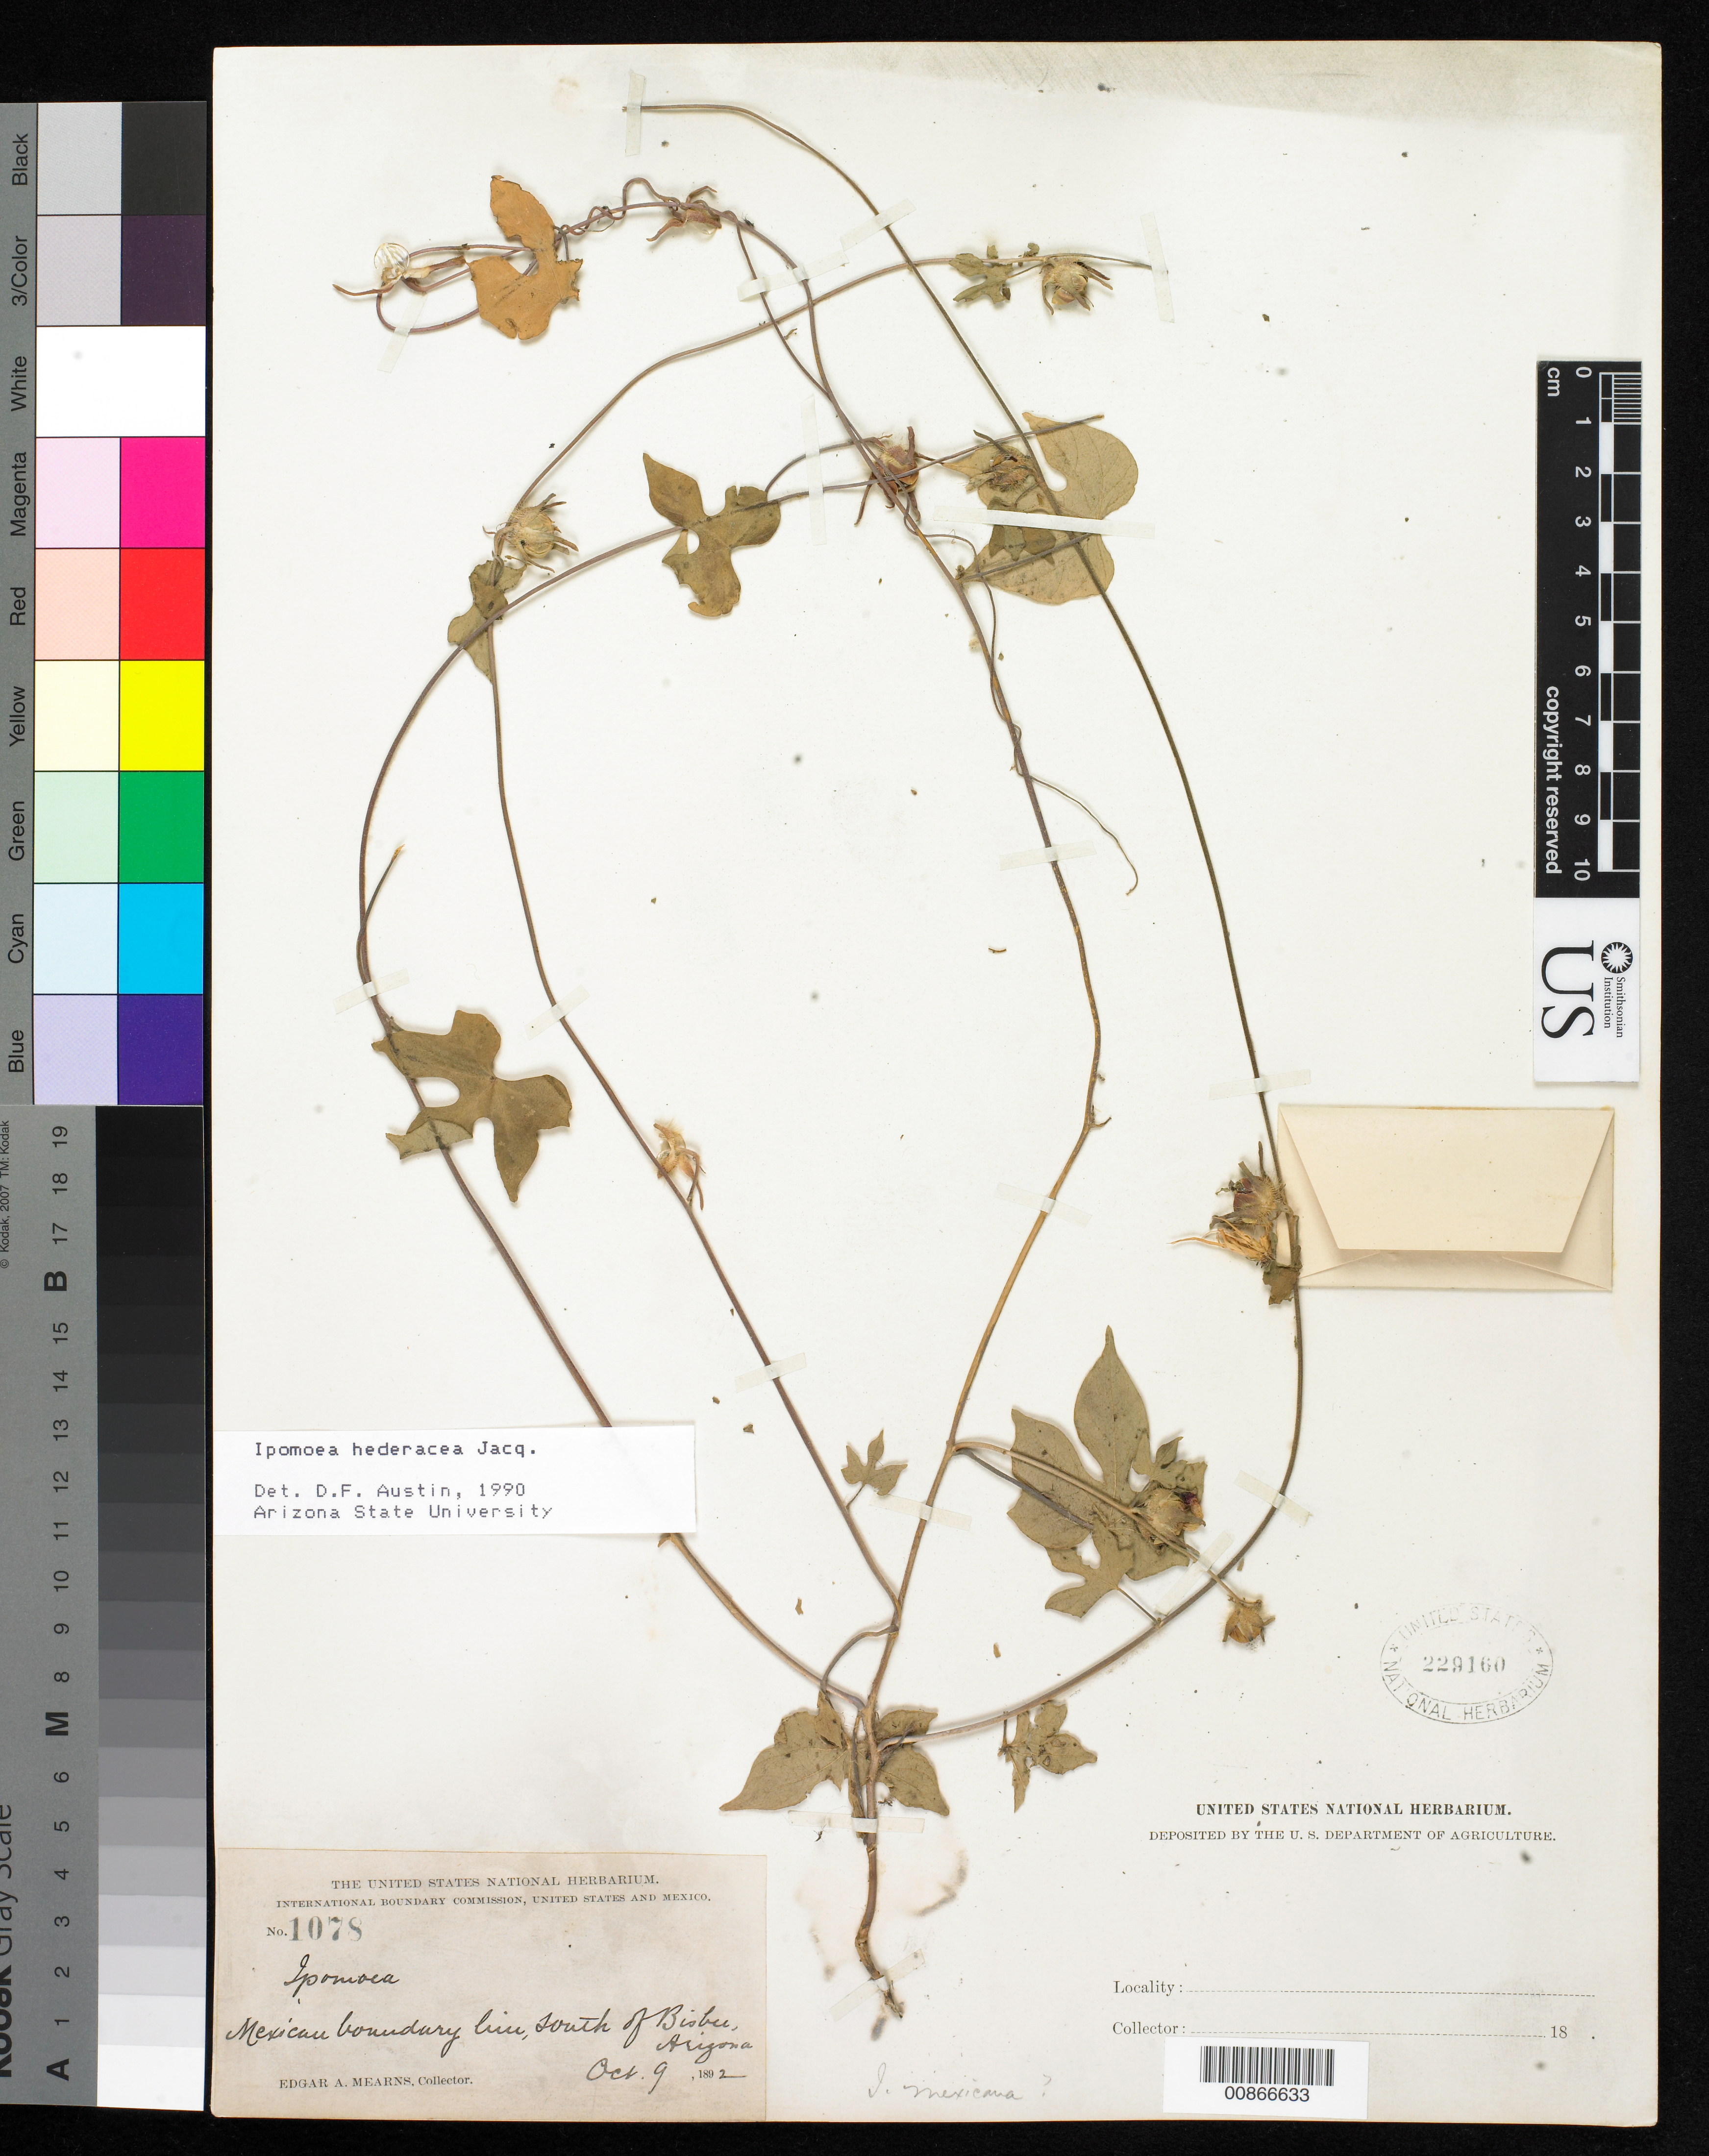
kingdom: Plantae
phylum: Tracheophyta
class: Magnoliopsida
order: Solanales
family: Convolvulaceae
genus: Ipomoea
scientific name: Ipomoea hederacea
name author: Jacq.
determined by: Austin, D. F.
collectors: E. A. Mearns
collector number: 1078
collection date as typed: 09 Oct 1892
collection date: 1892-10-09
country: United States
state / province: Arizona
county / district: Cochise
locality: Mexican Boundary Line, S of Bisbee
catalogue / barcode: US 229160